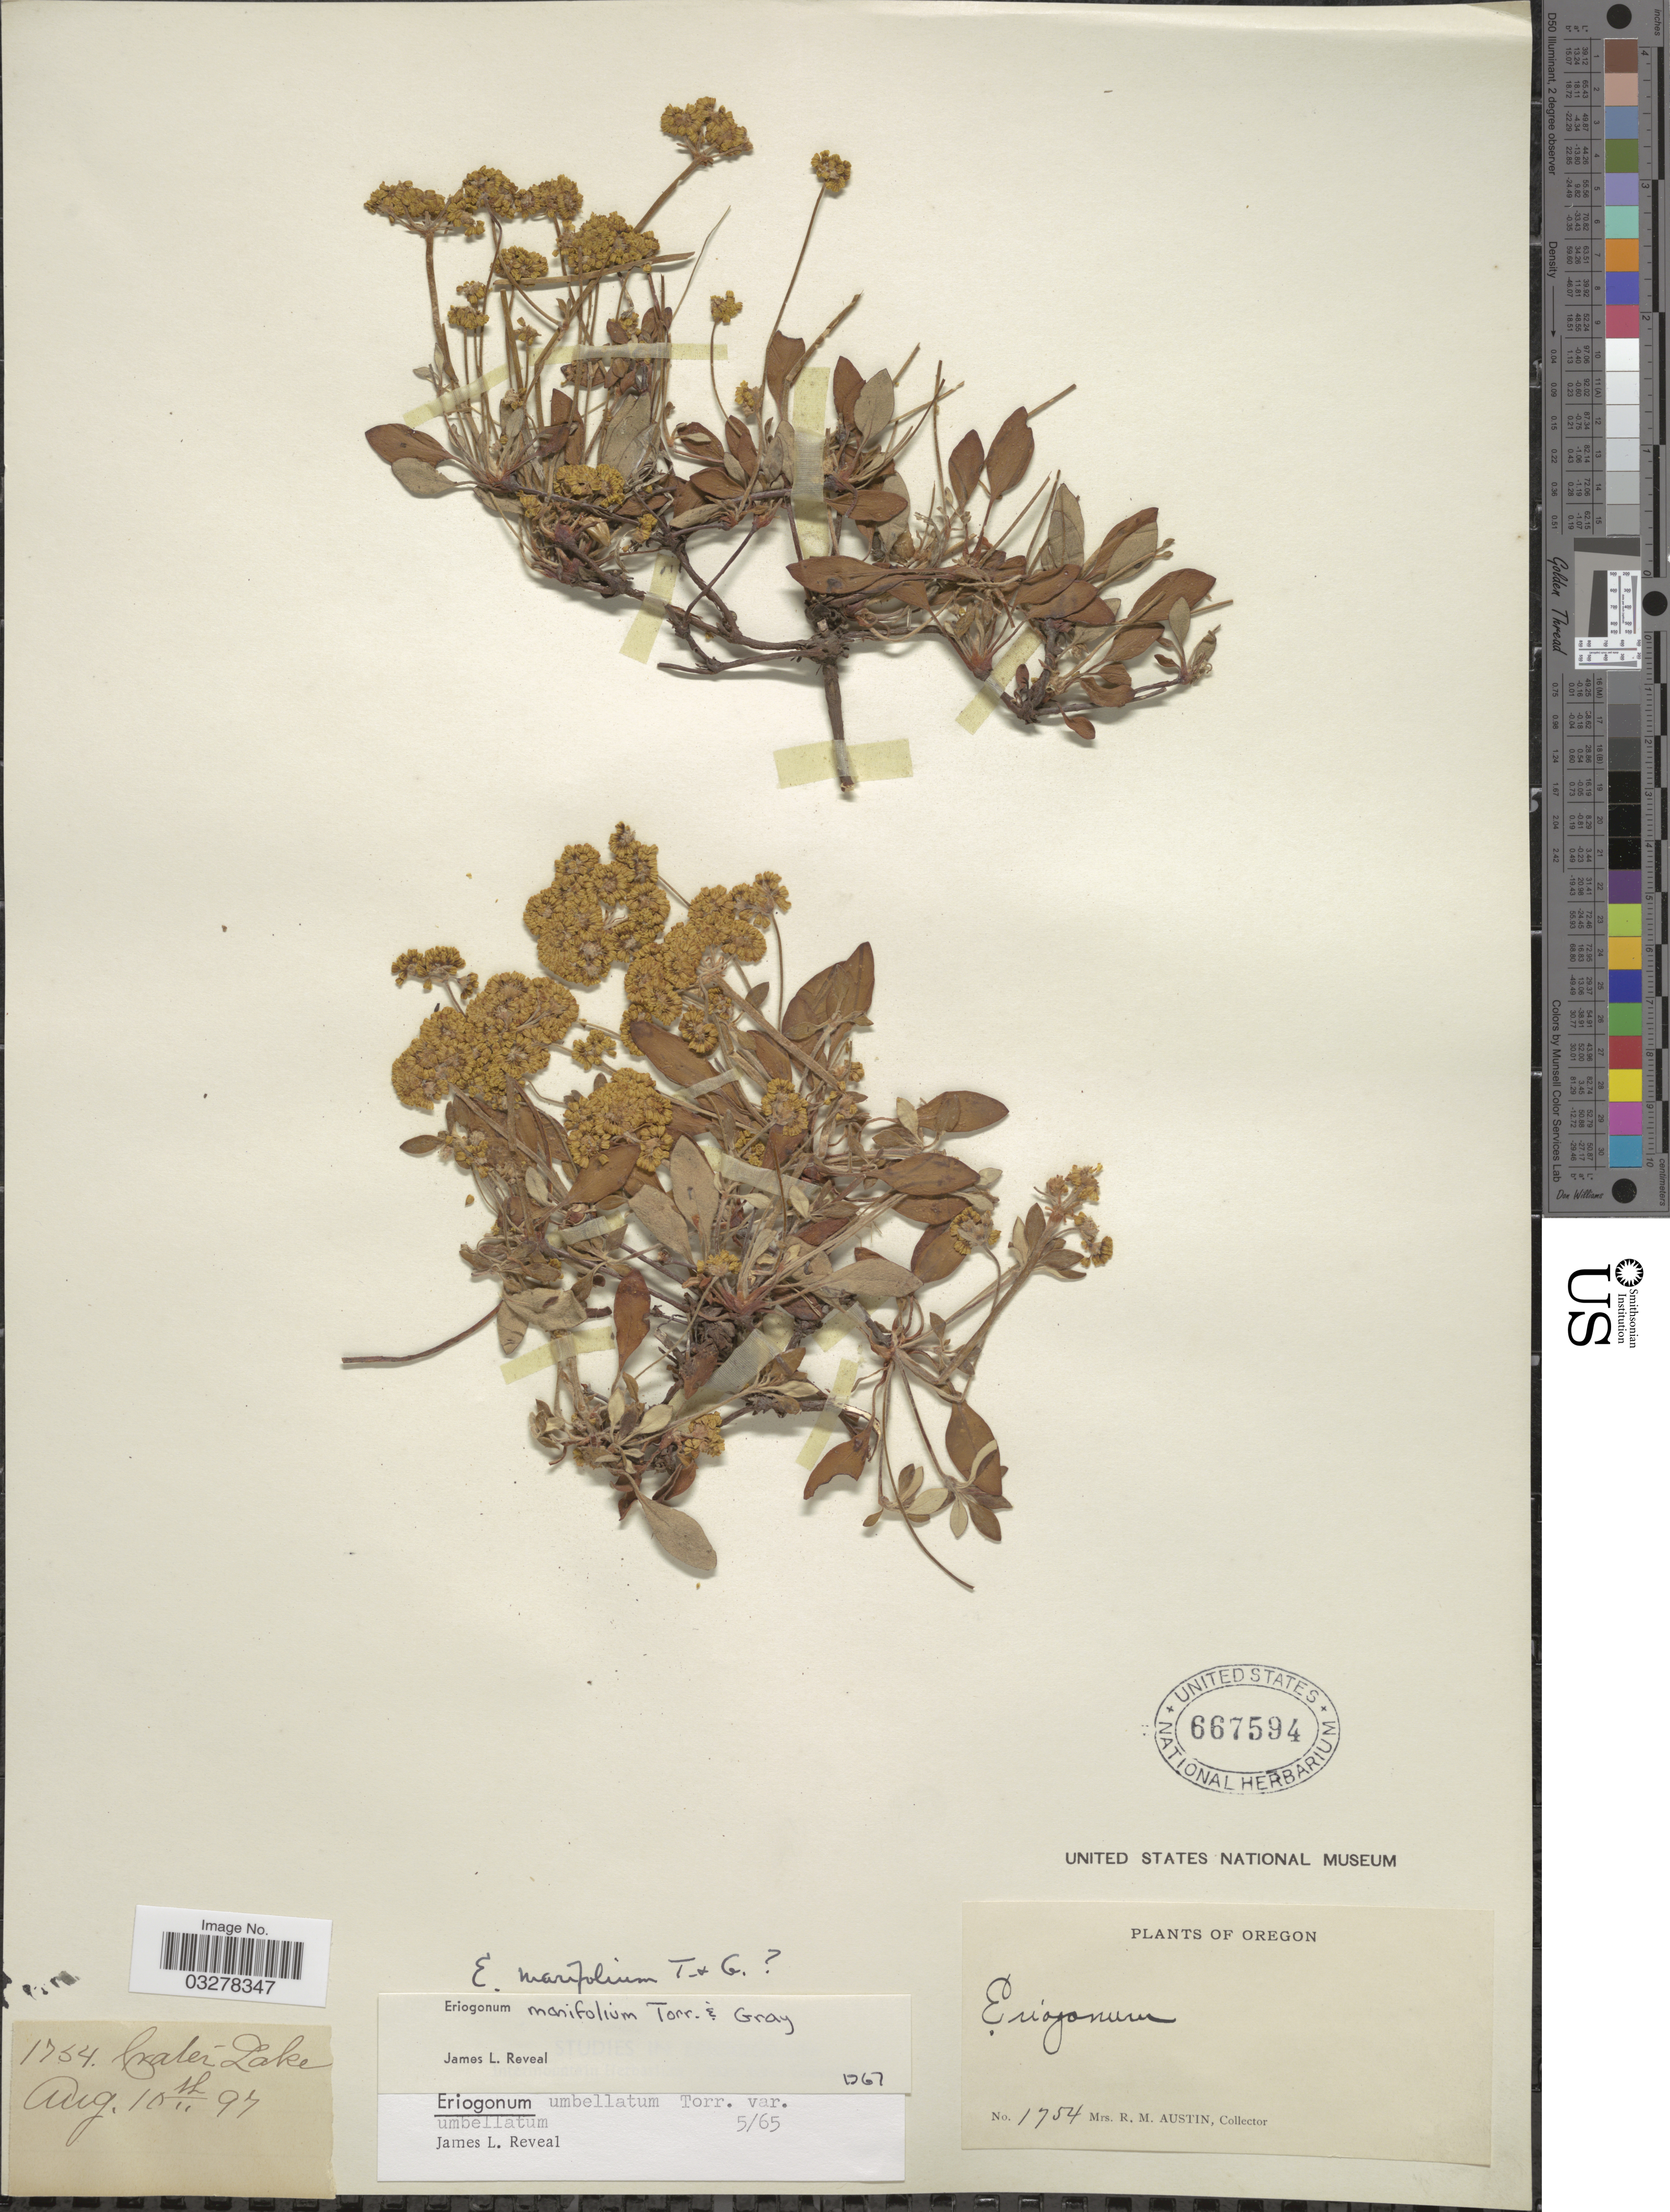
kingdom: Plantae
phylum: Tracheophyta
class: Magnoliopsida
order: Caryophyllales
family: Polygonaceae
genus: Eriogonum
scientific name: Eriogonum marifolium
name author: Torr. & A. Gray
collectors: R. Austin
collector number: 1754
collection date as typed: Transcribed d/m/y: 10/8/97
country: United States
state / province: Oregon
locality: Crater Lake.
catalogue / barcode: US 667594